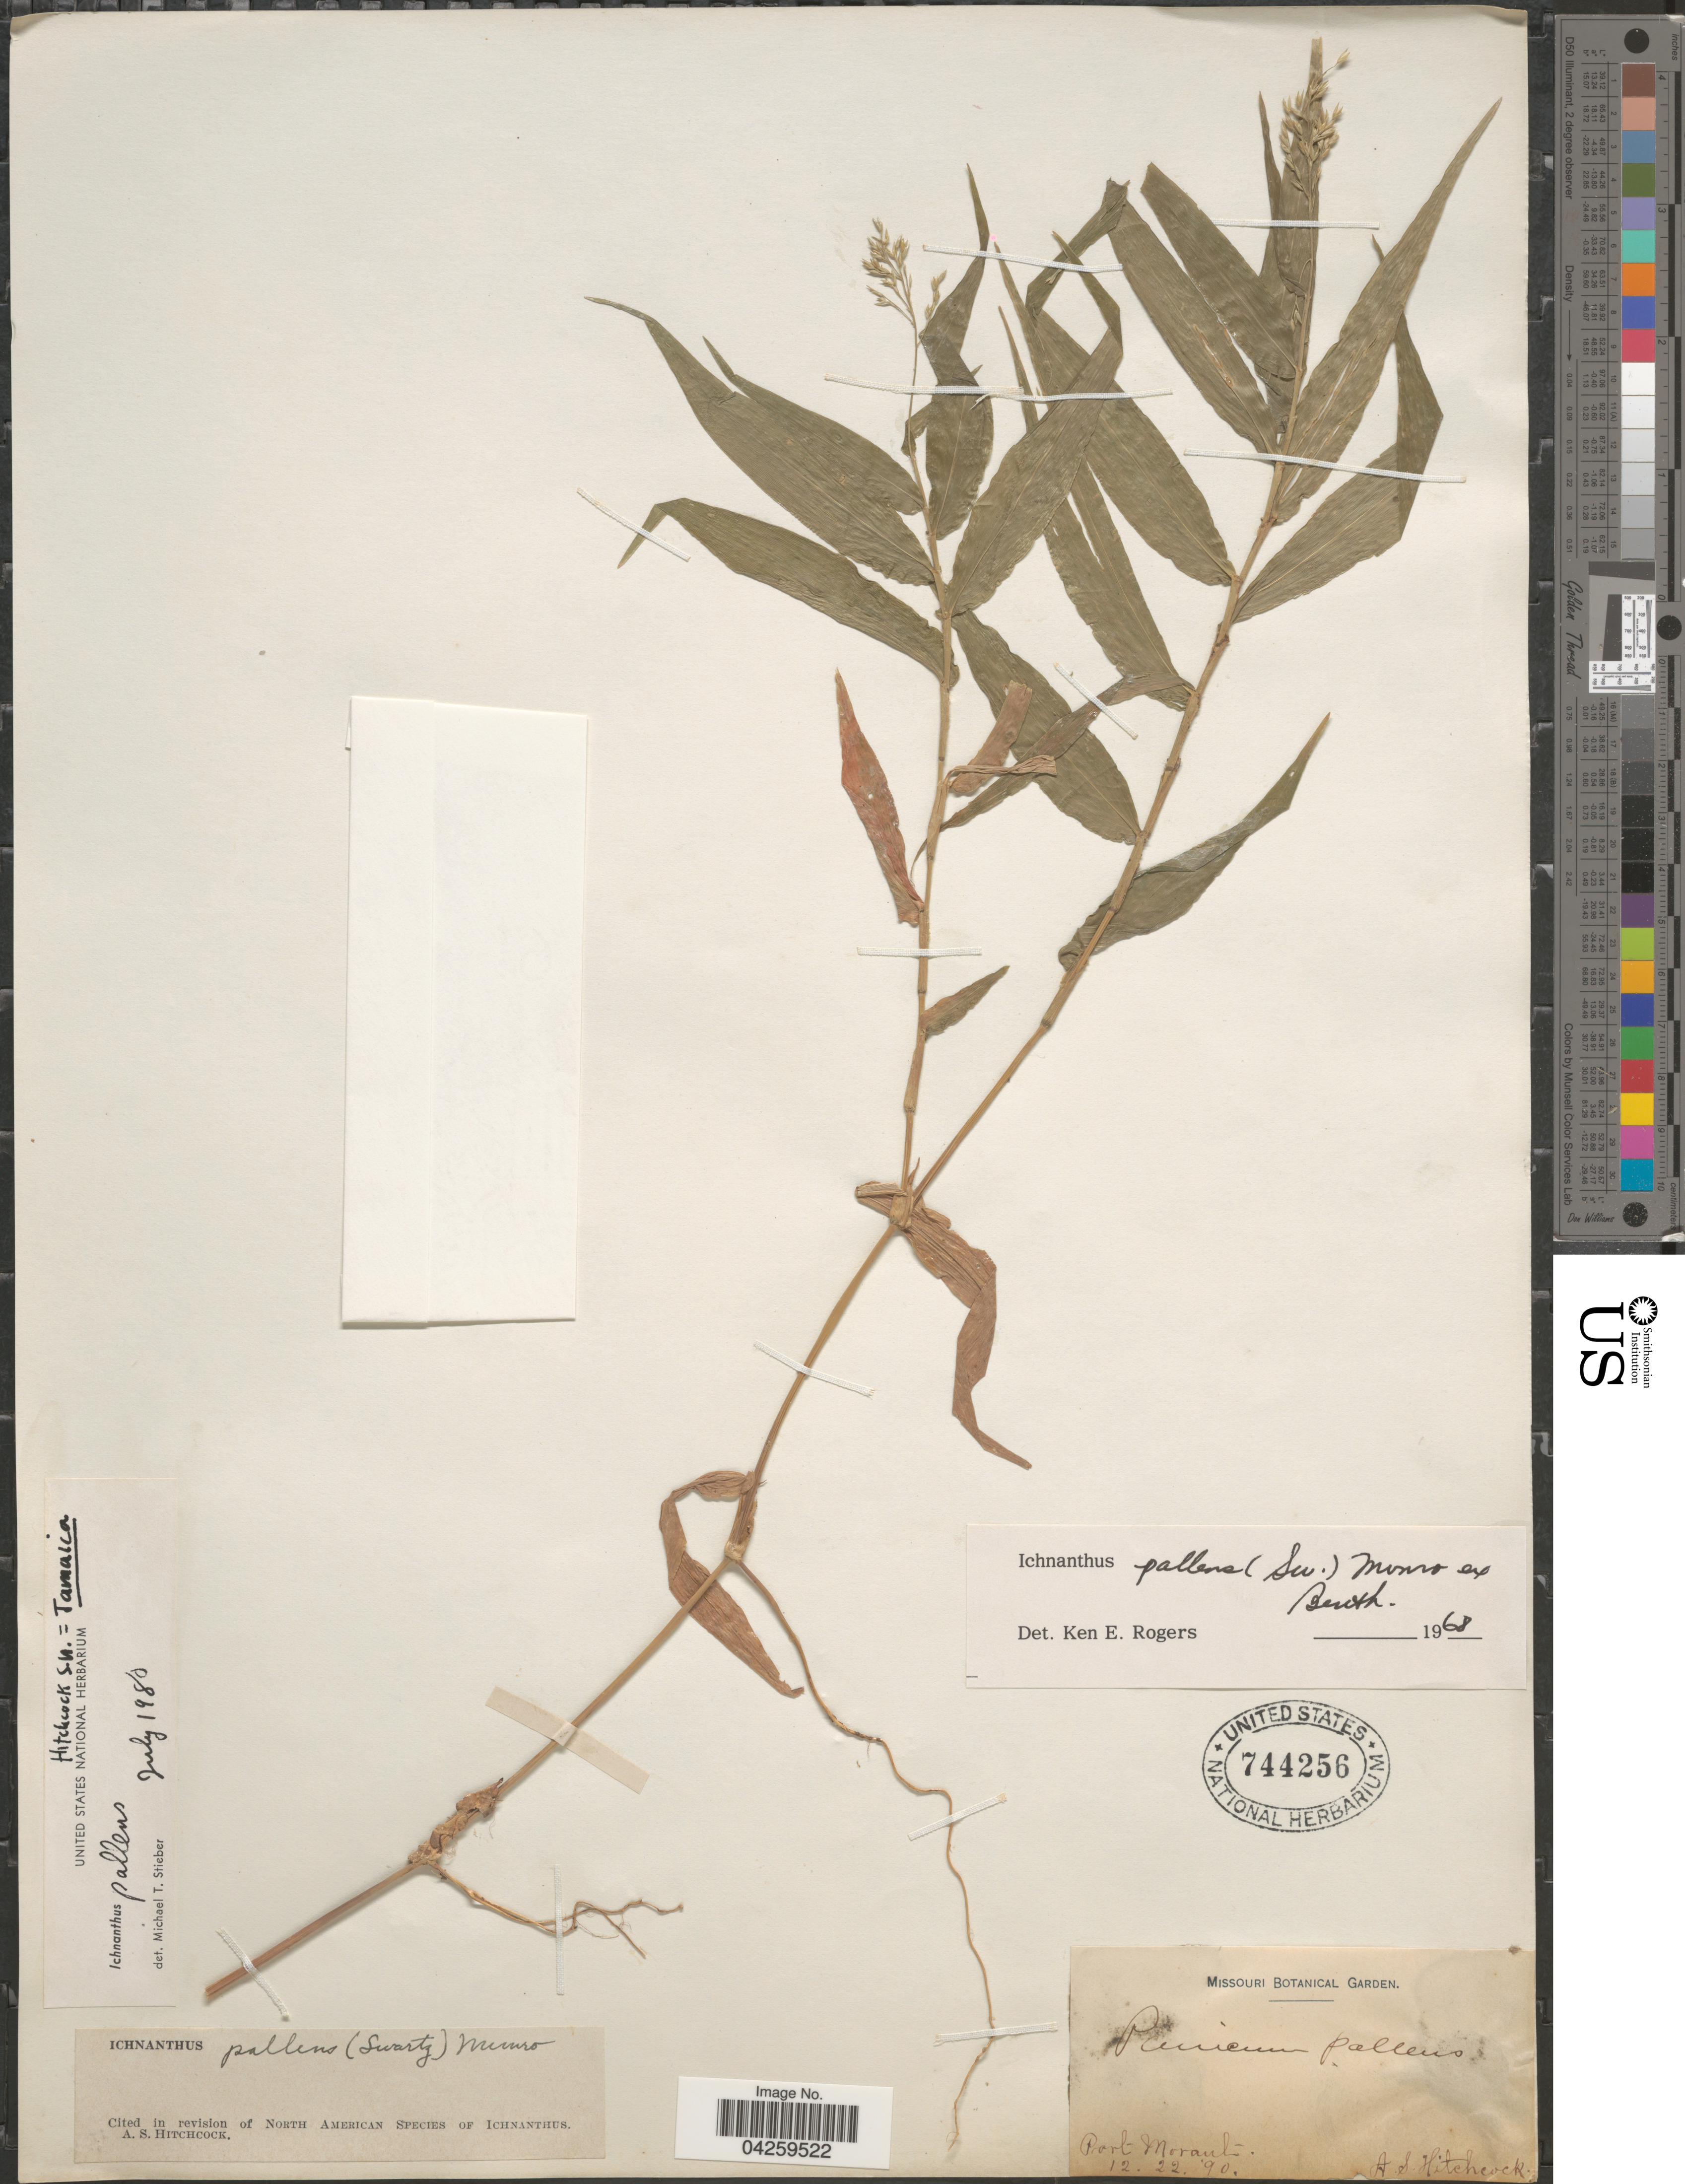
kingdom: Plantae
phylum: Tracheophyta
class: Liliopsida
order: Poales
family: Poaceae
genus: Ichnanthus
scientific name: Ichnanthus pallens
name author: (Sw.) Munro ex Benth.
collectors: A. S. Hitchcock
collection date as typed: Transcribed d/m/y: 22/12/90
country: Jamaica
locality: Port Morant.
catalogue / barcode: US 744256